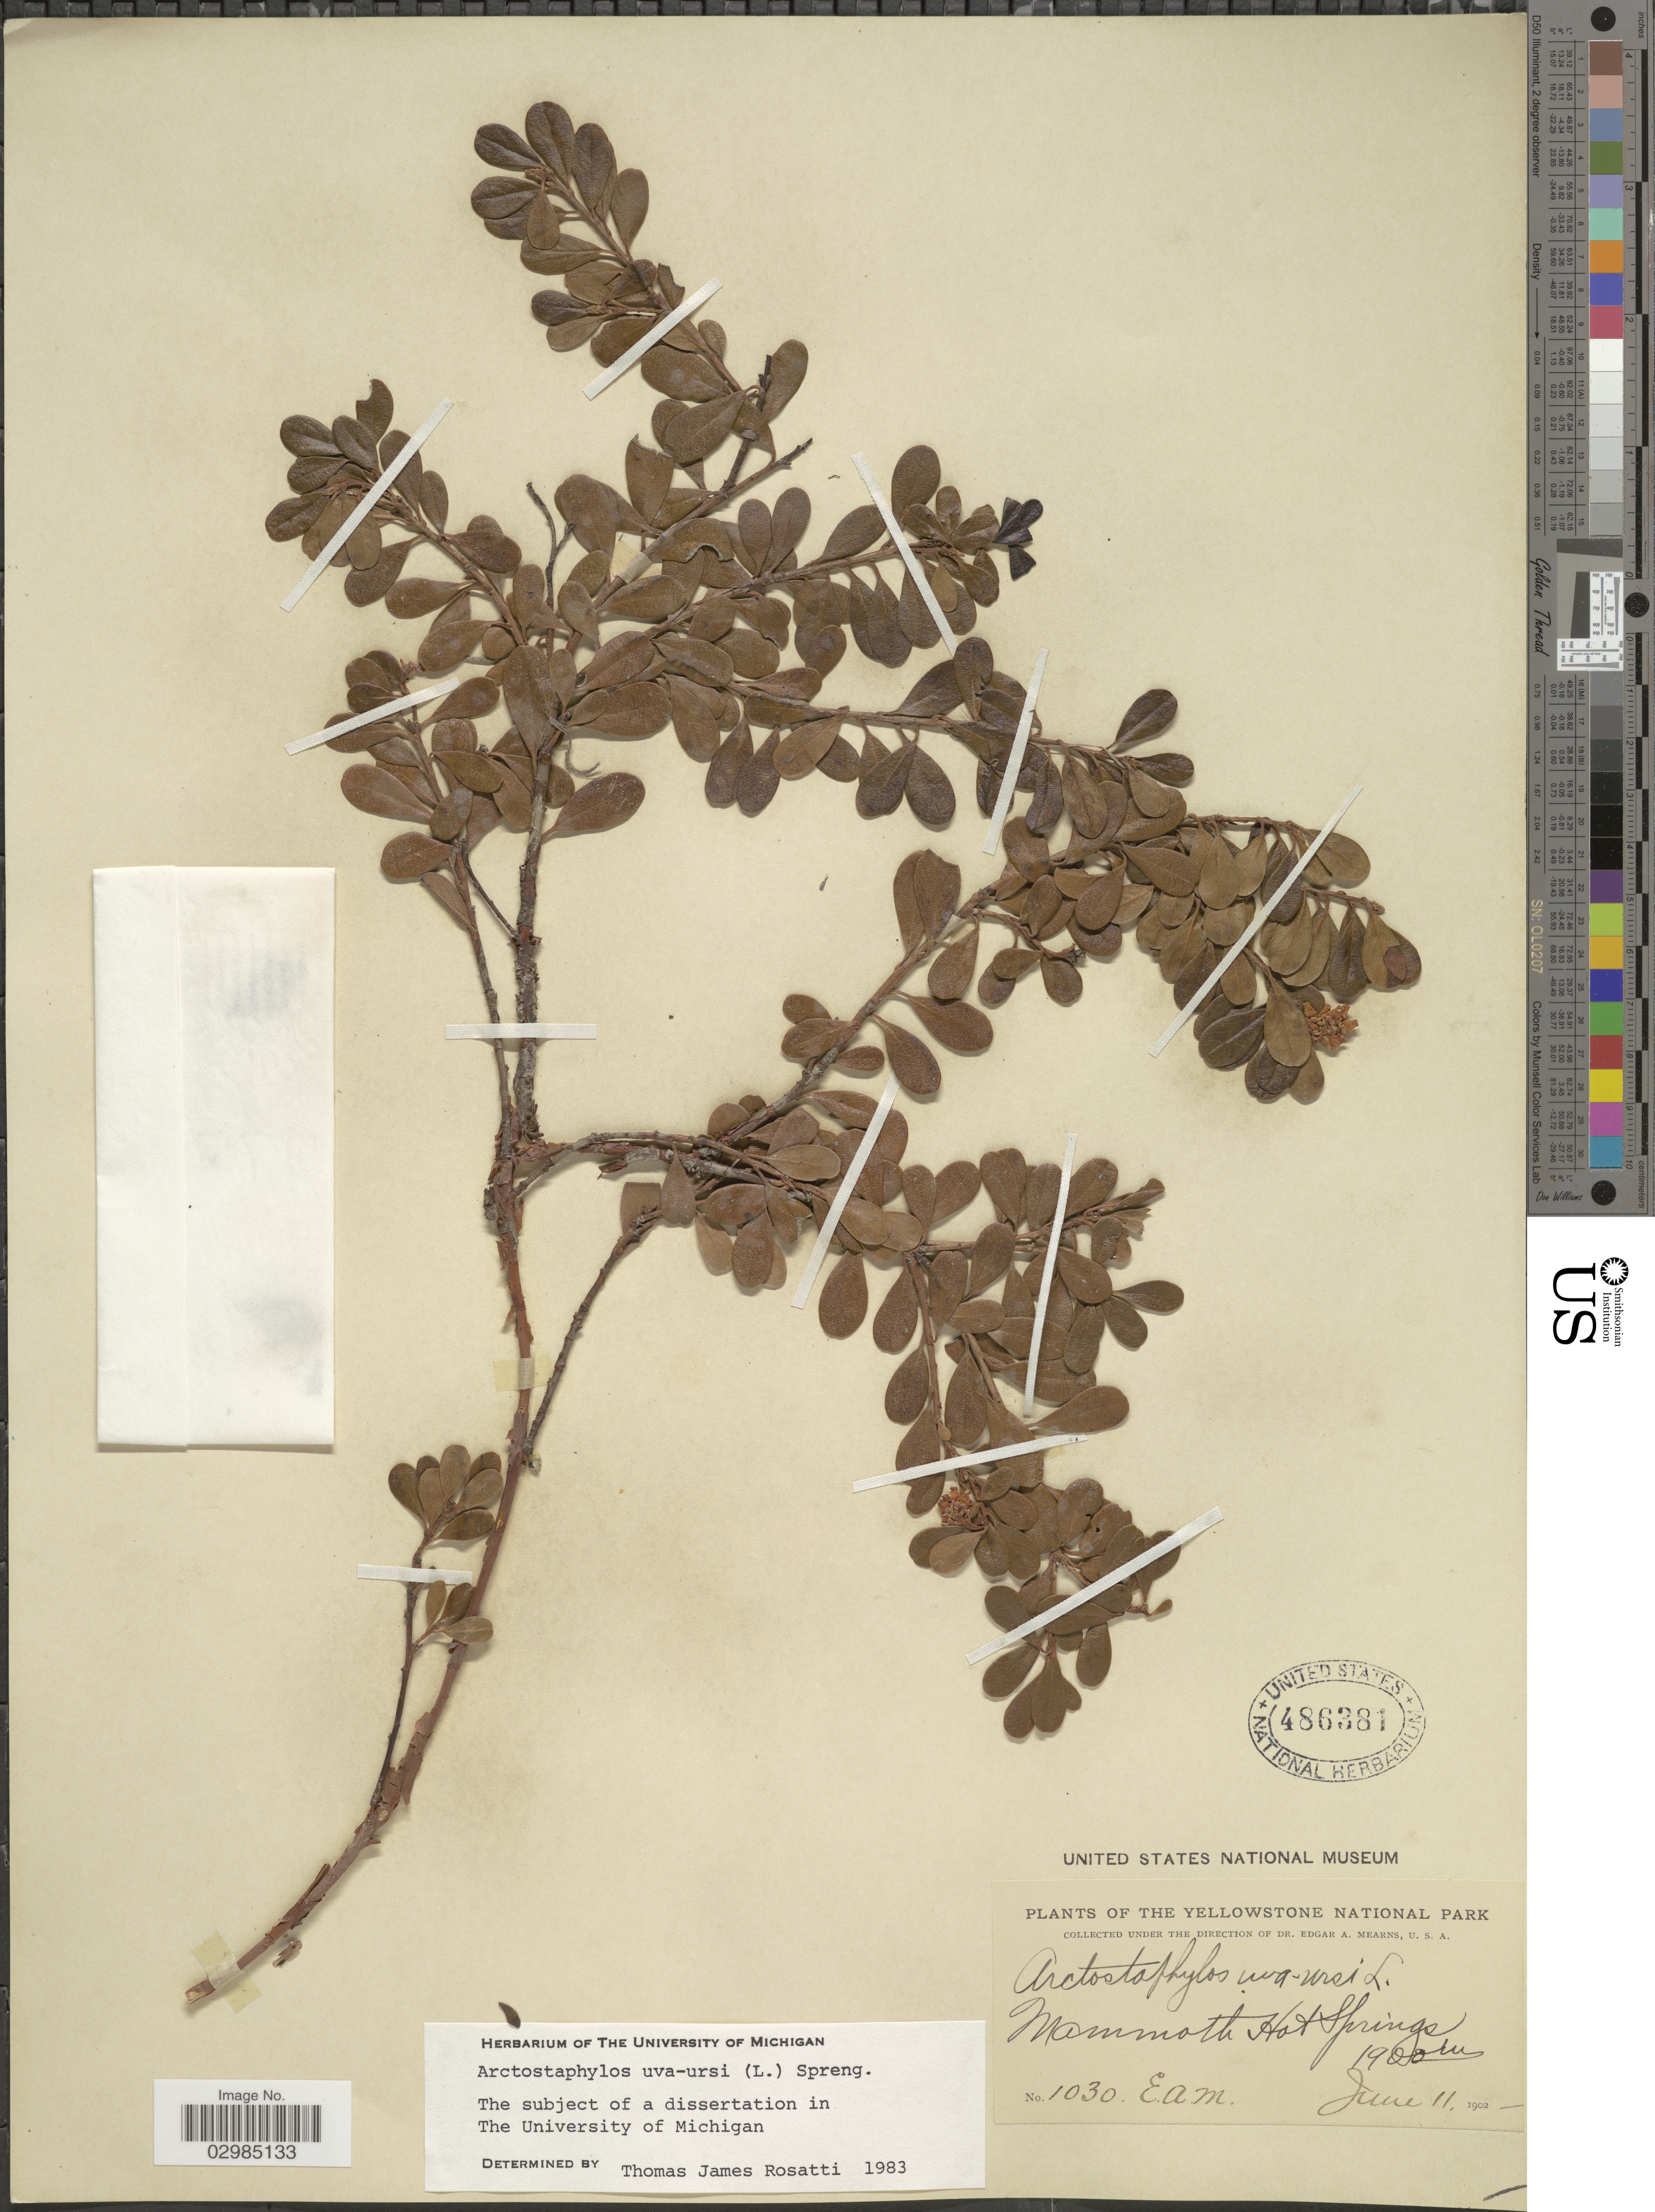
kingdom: Plantae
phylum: Tracheophyta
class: Magnoliopsida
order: Ericales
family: Ericaceae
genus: Arctostaphylos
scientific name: Arctostaphylos uva-ursi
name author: (L.) Spreng.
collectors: E. A. Mearns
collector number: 1030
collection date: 1902-06-11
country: United States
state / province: Wyoming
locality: Yellowstone National Park. Mammoth Hot Springs.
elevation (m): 1900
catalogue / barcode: US 486381